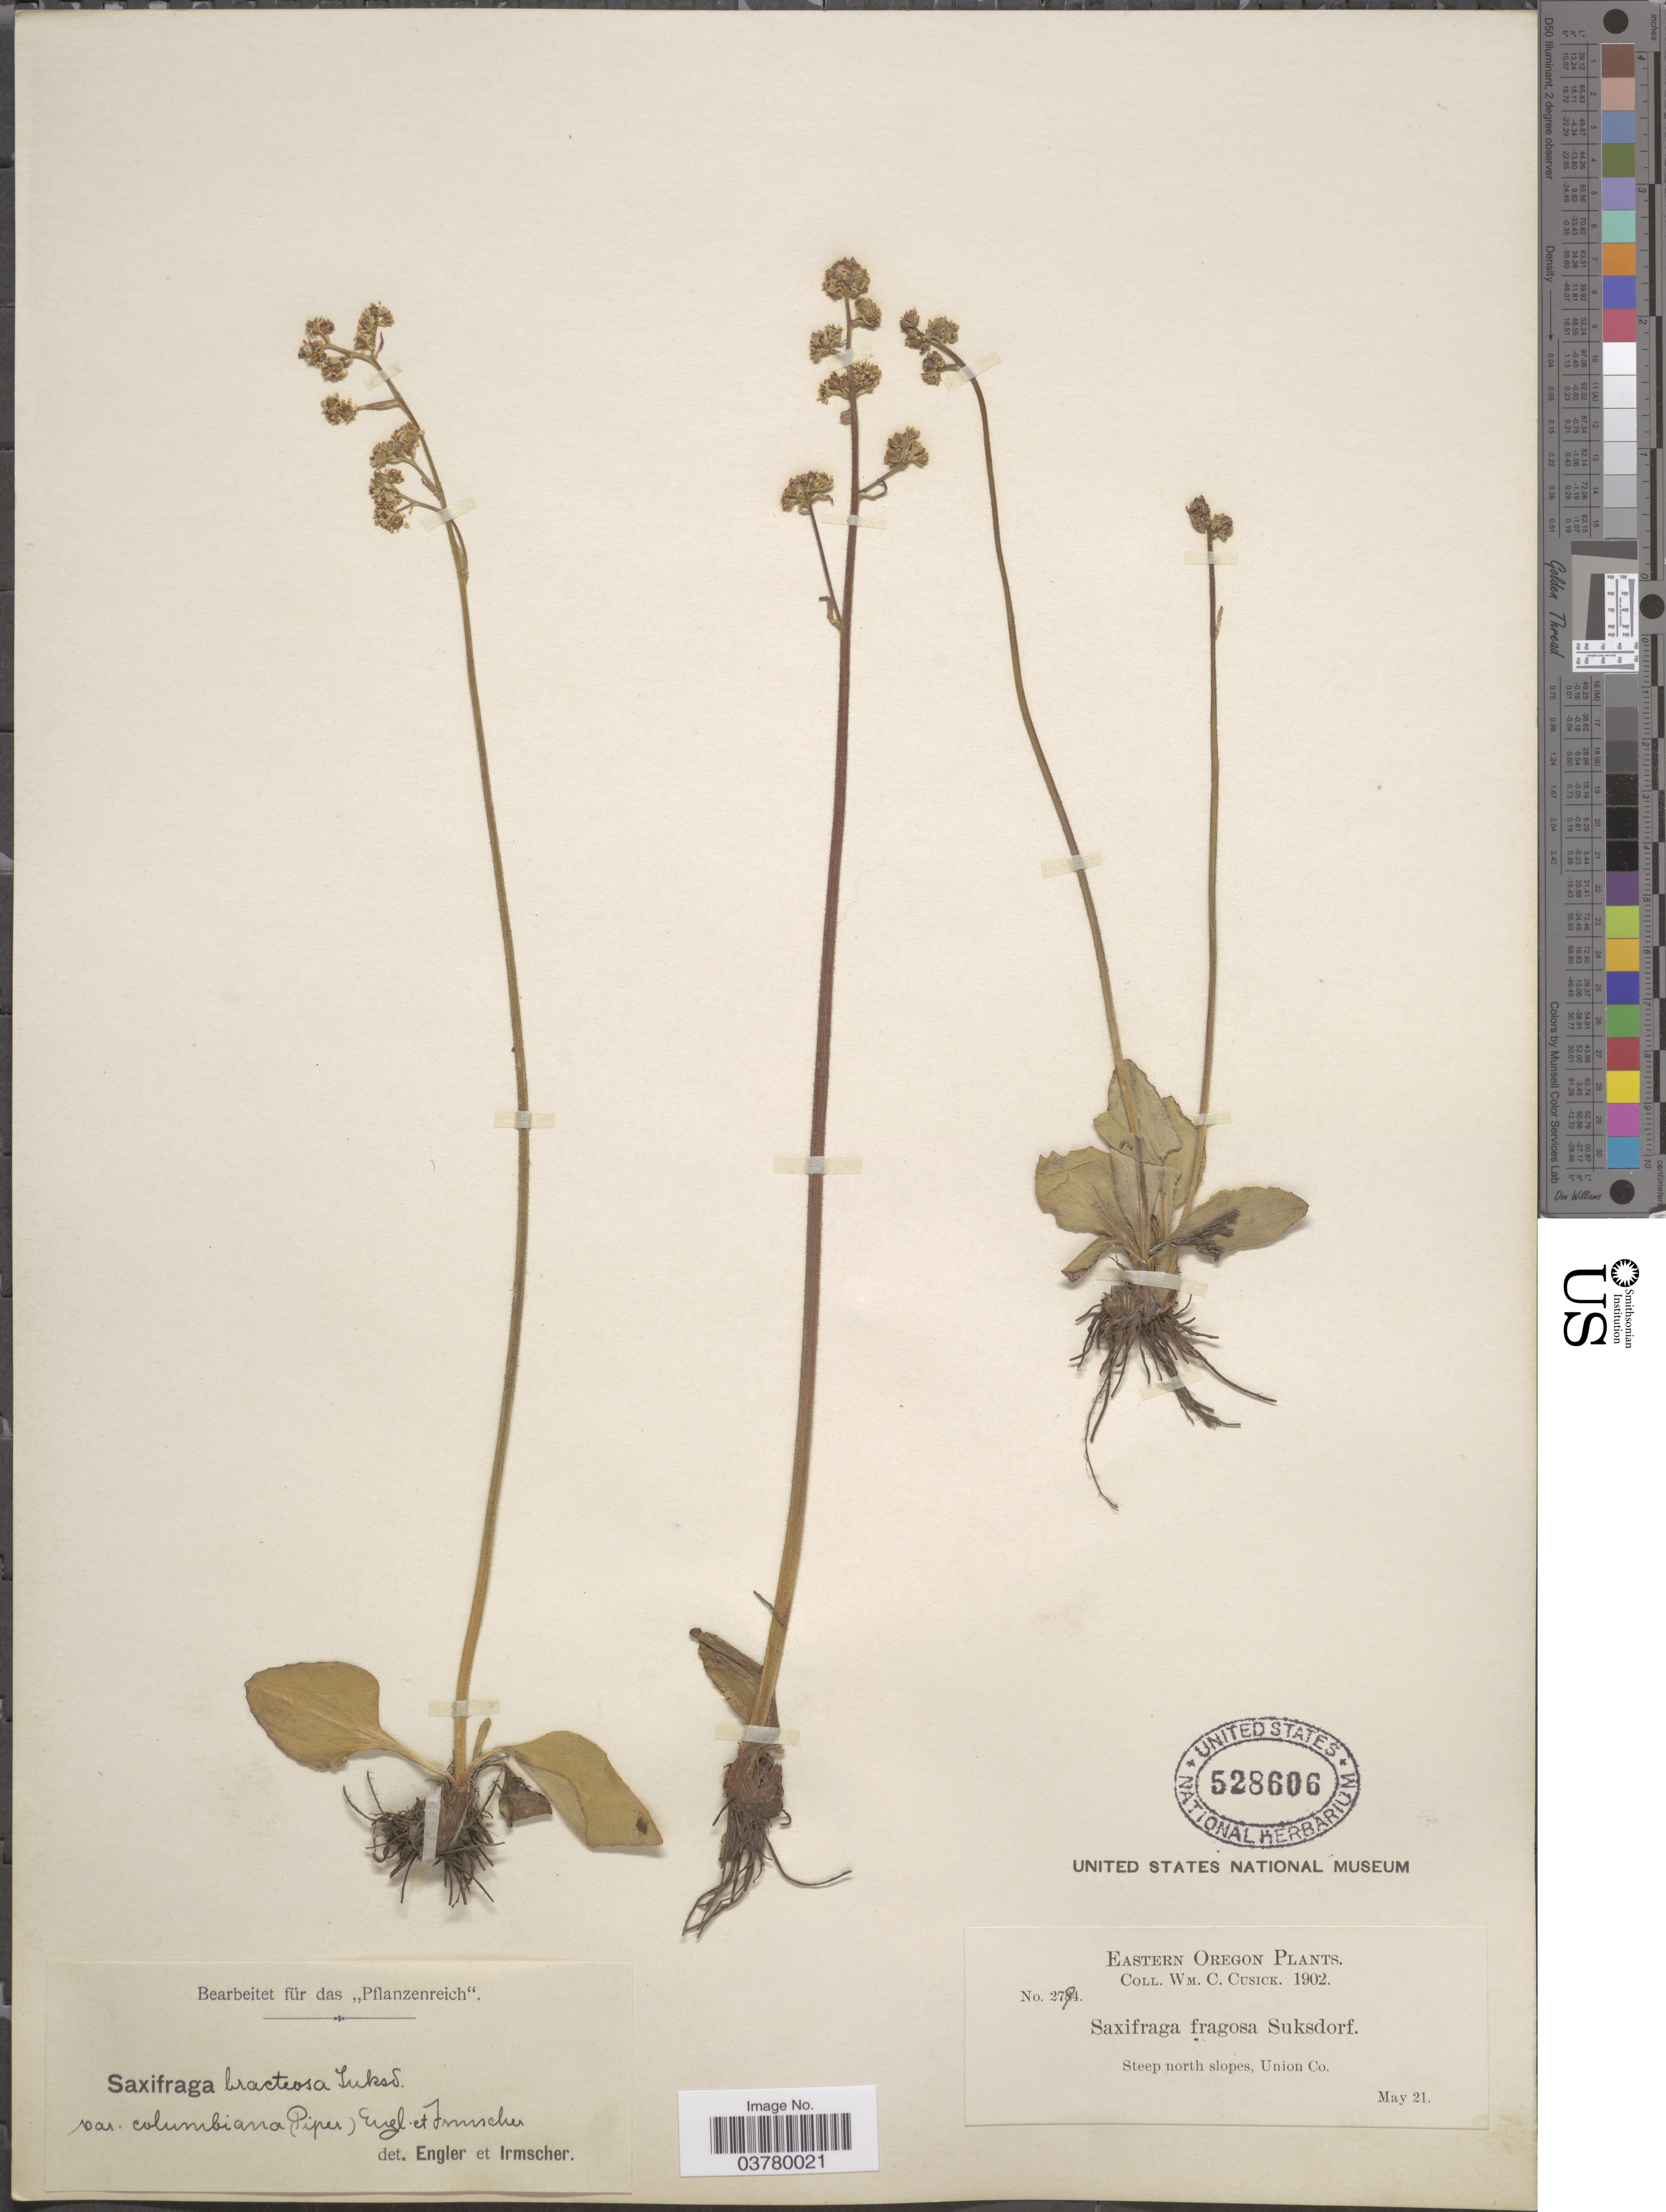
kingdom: Plantae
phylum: Tracheophyta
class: Magnoliopsida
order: Saxifragales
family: Saxifragaceae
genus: Micranthes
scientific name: Micranthes nidifica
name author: (Greene) Small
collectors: W. C. Cusick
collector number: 2794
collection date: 1902-05-21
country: United States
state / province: Oregon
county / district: Union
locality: Eastern Oregon. Steep north slopes, Union Co.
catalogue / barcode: US 528606